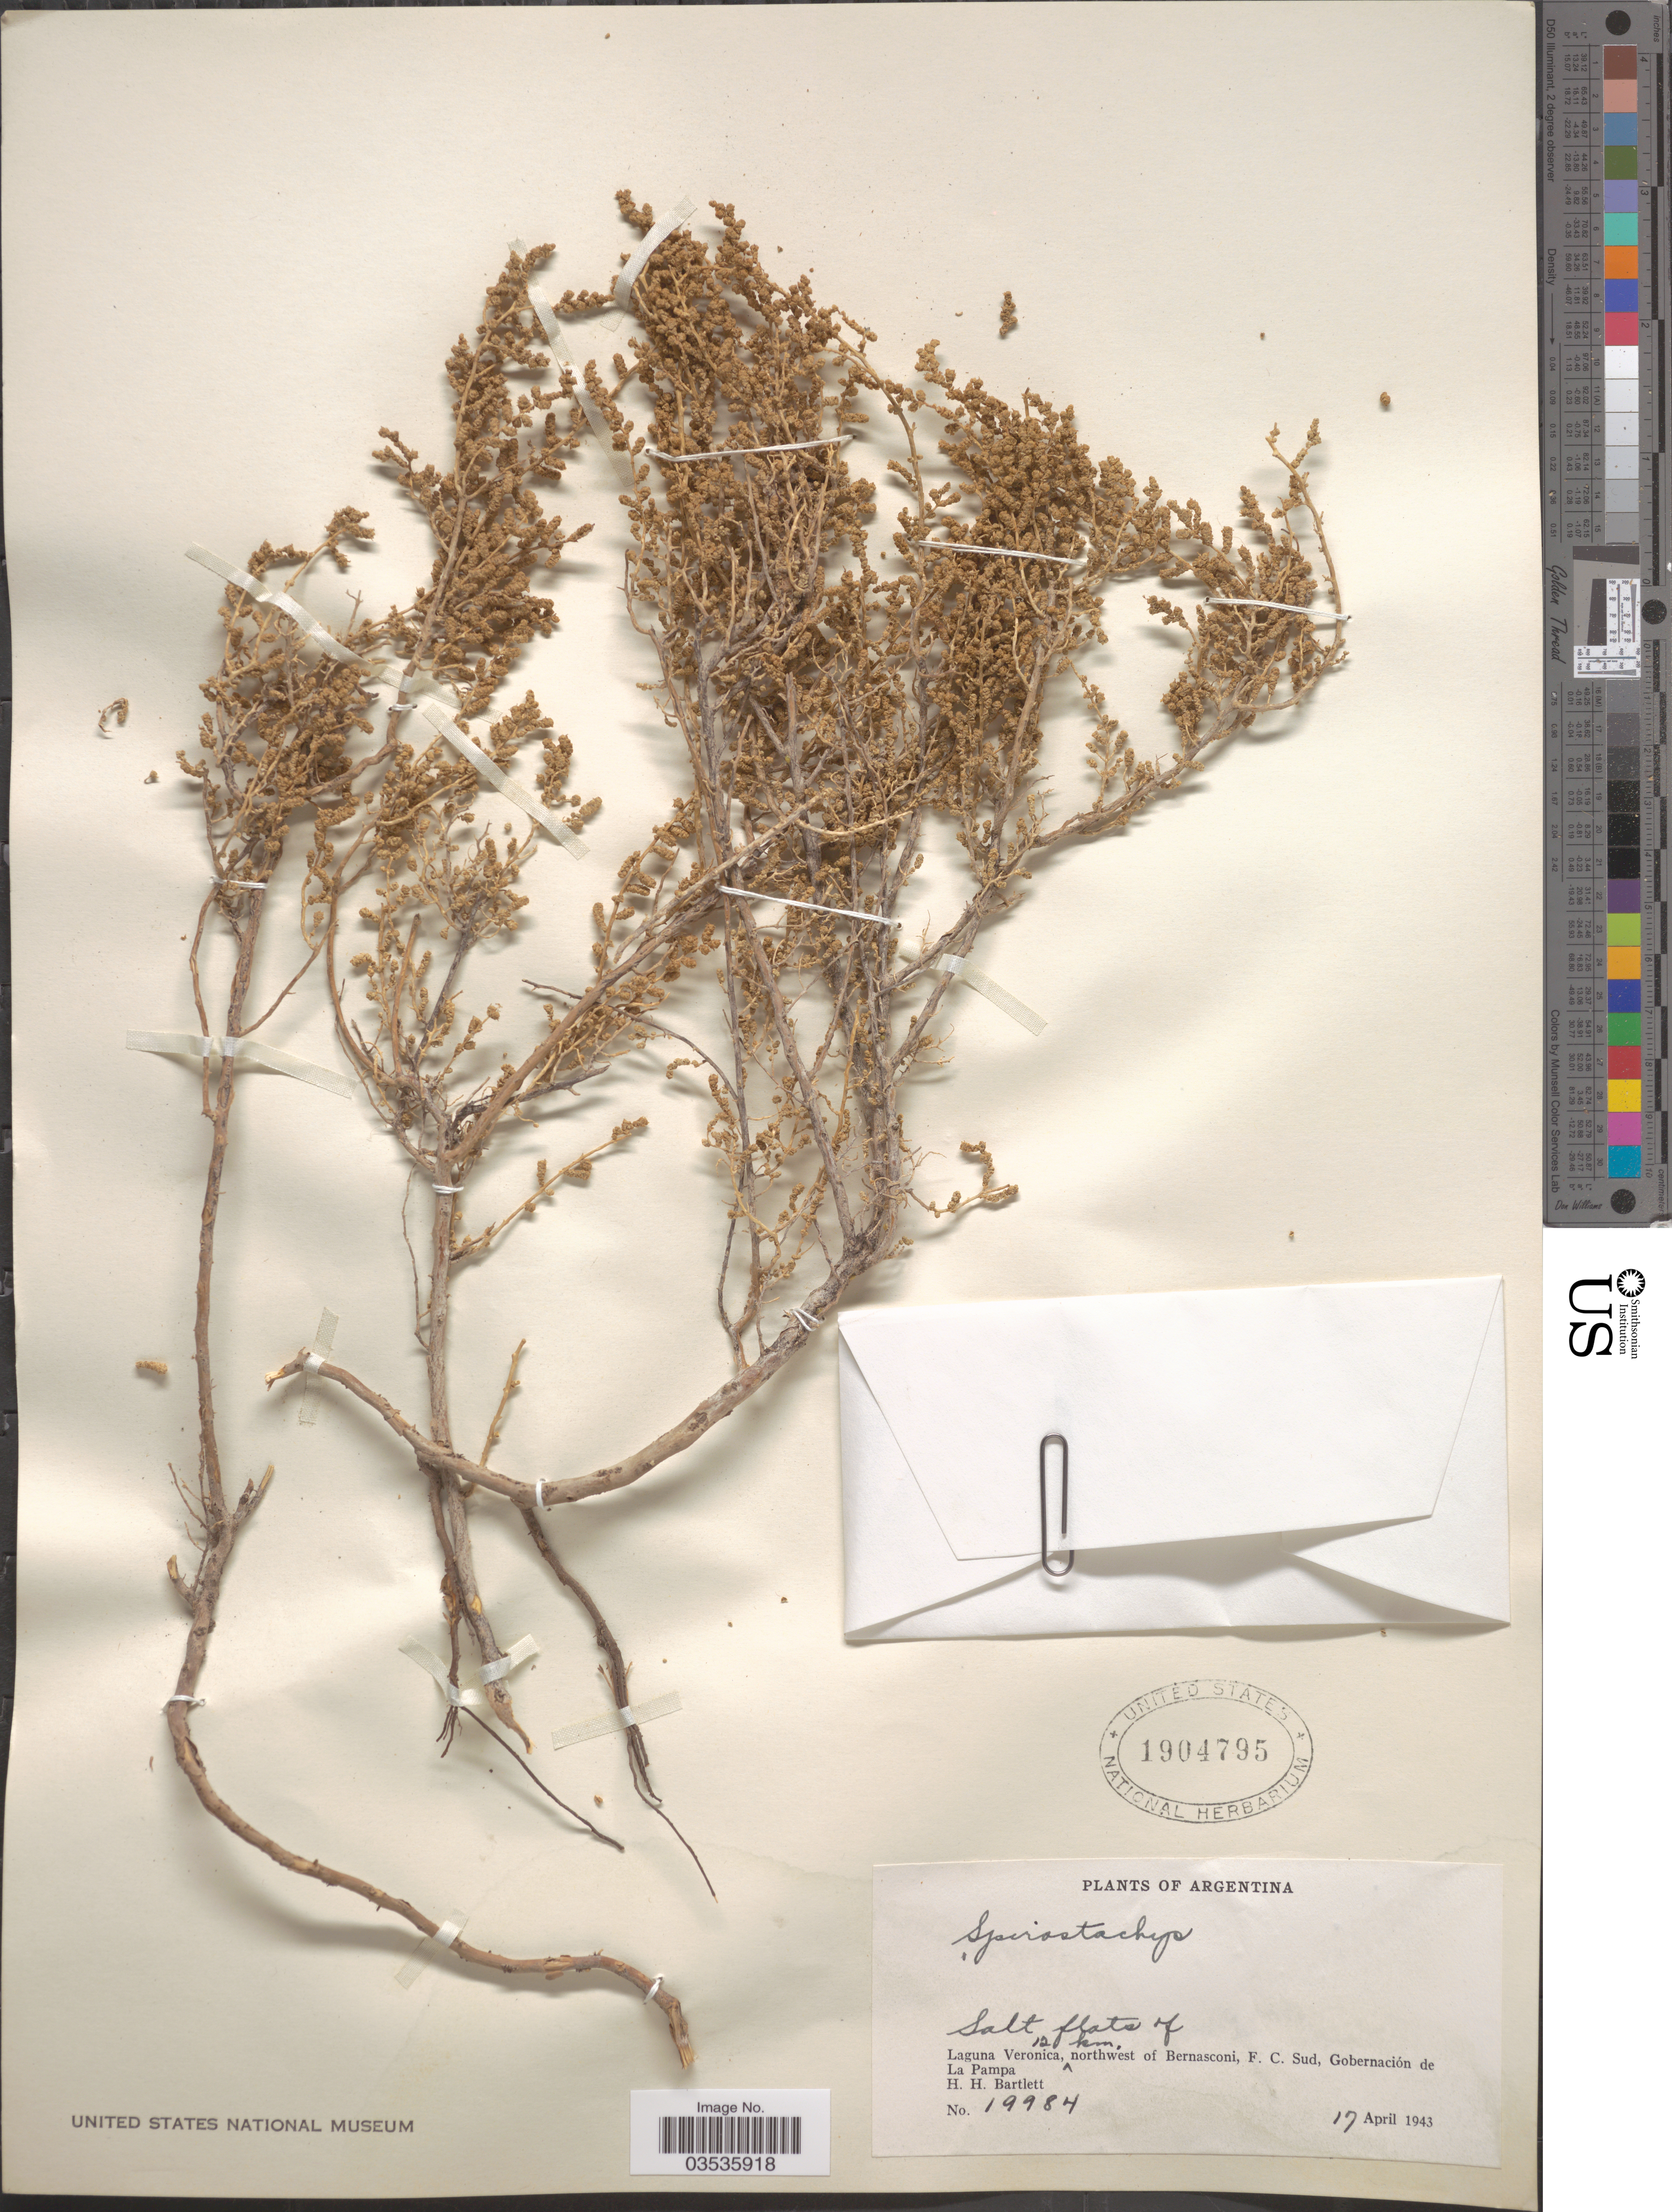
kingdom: Plantae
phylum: Tracheophyta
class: Magnoliopsida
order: Caryophyllales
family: Amaranthaceae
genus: Heterostachys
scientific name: Heterostachys sp.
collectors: H. H. Bartlett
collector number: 19984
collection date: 1943-04-17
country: Argentina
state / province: La Pampa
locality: Laguna Veronica, salt flats of 12 km. northwest of Bernasconi, F. C. Sud, Gobernación de La Pampa.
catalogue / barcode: US 1904795